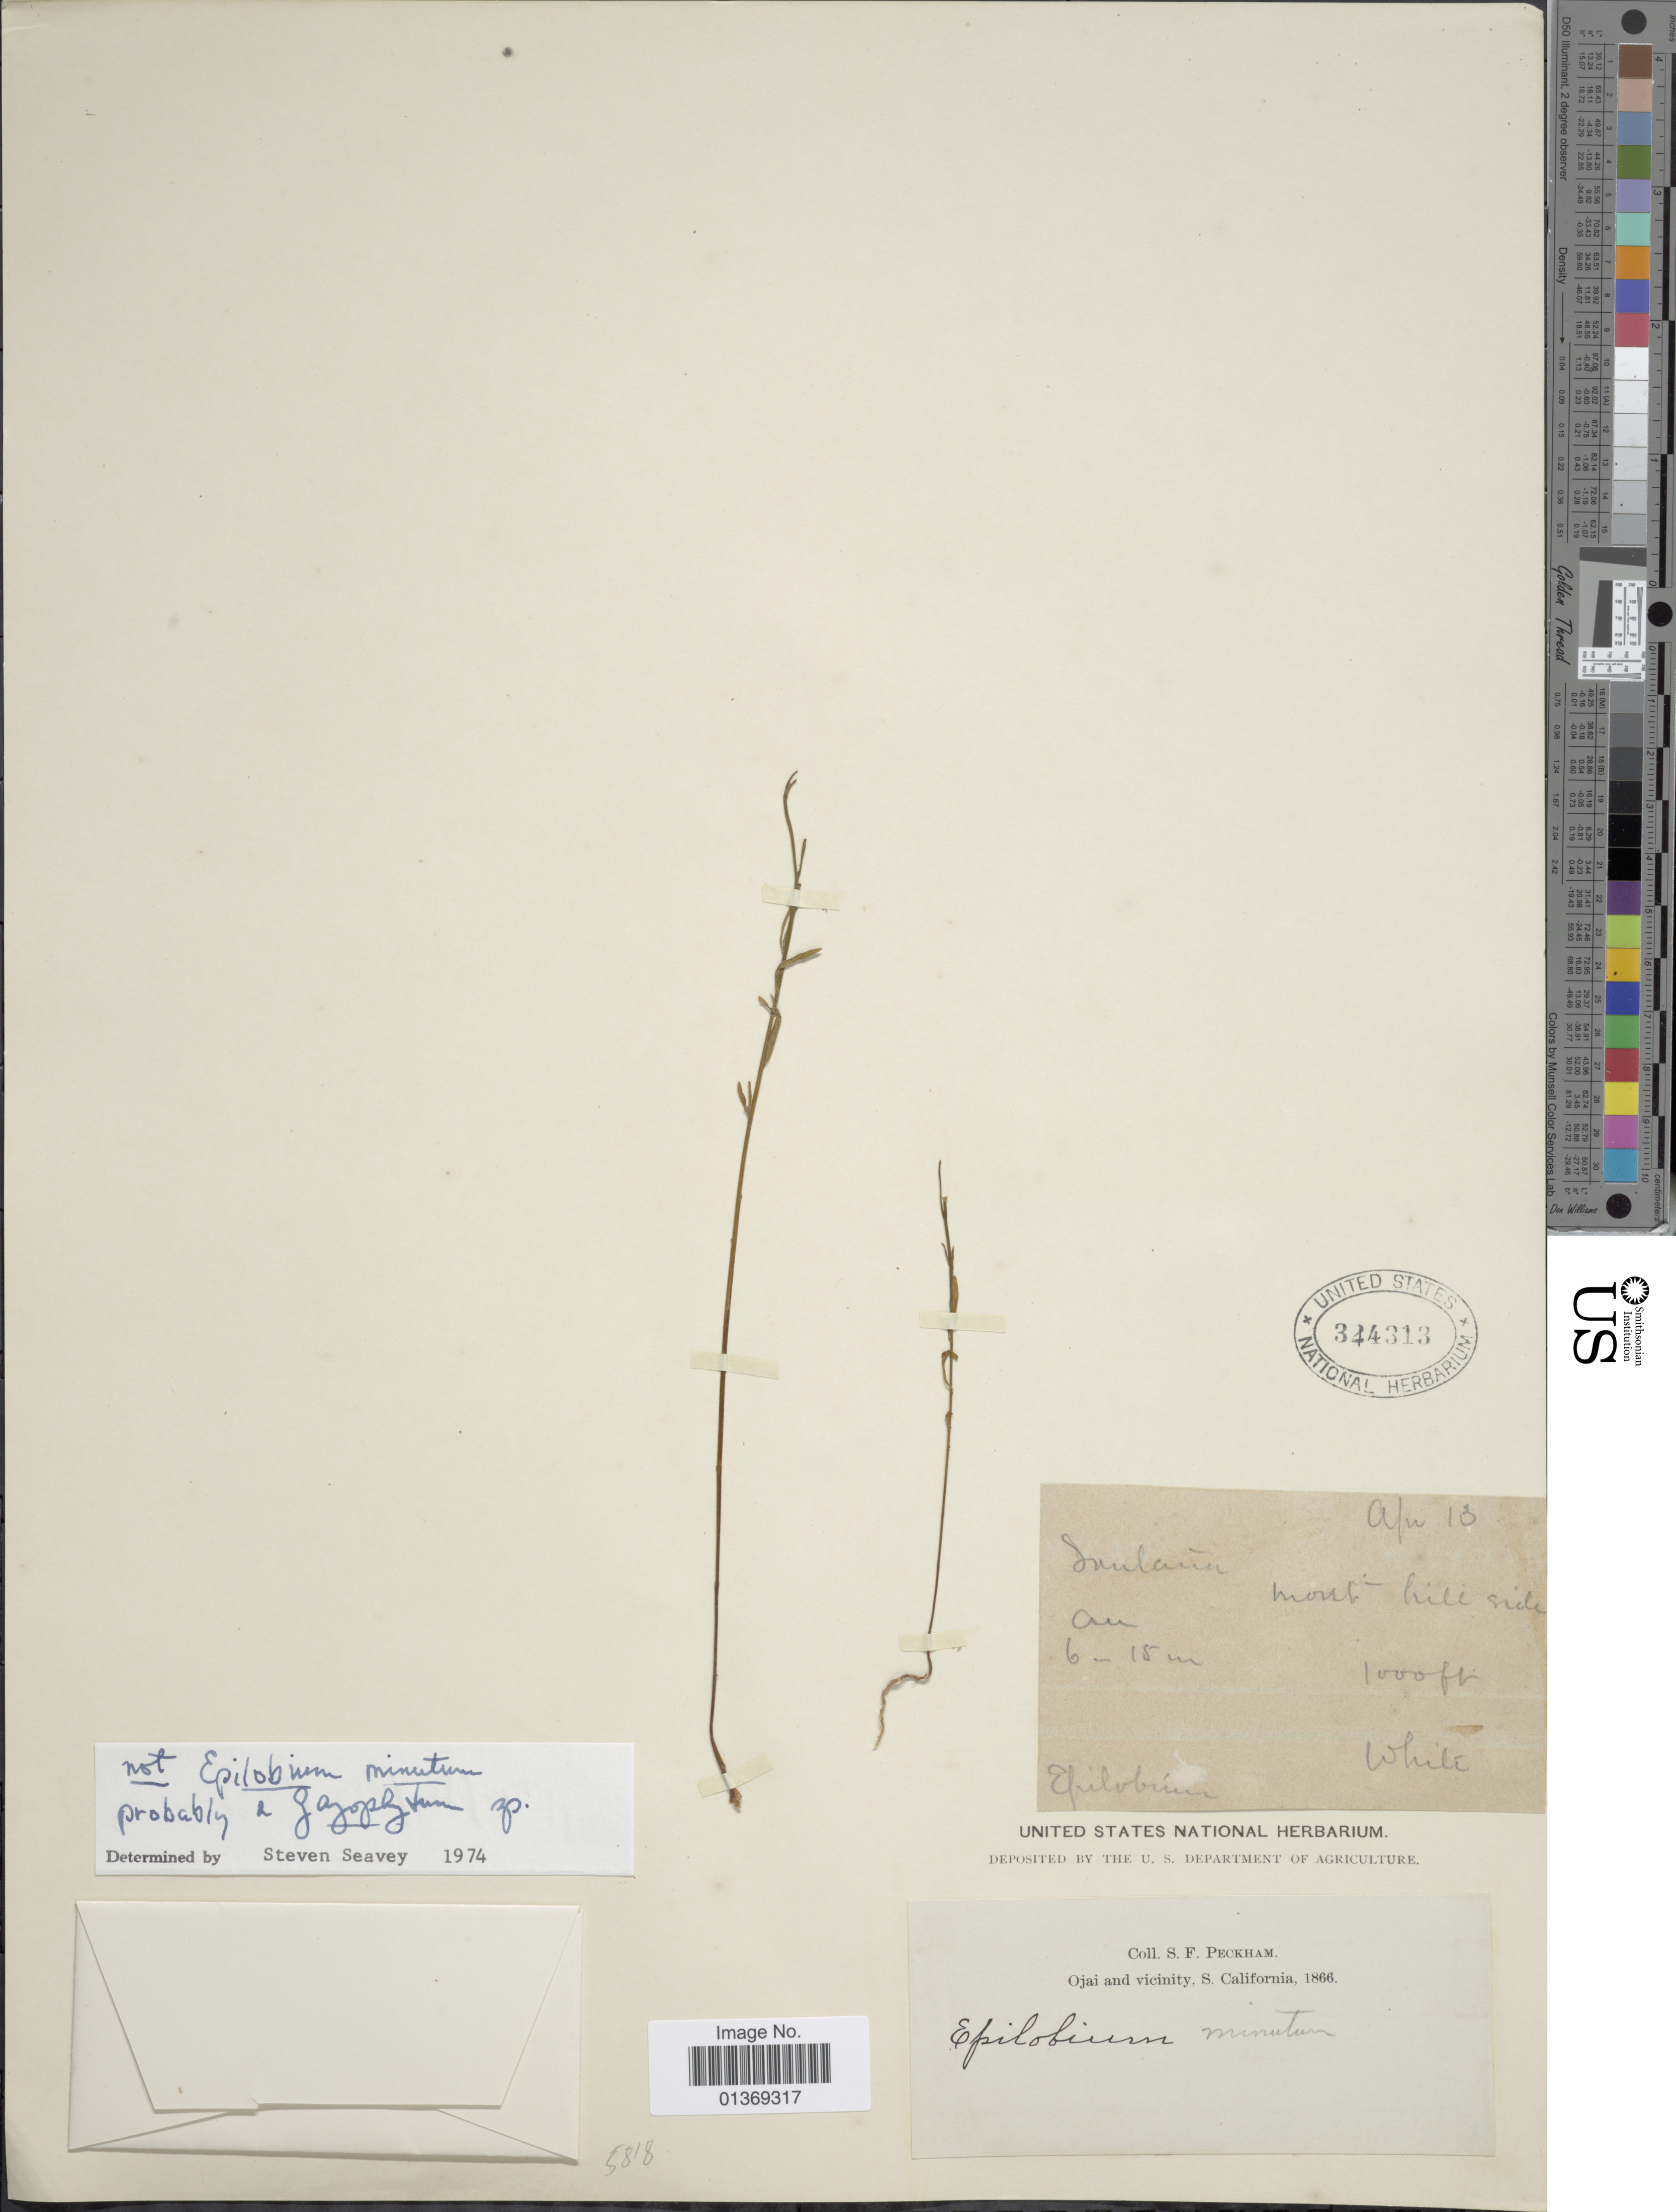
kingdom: Plantae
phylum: Tracheophyta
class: Magnoliopsida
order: Myrtales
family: Onagraceae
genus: Gayophytum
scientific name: Gayophytum sp.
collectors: S. Peckham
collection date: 1866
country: United States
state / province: California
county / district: Ventura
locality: Ojai and vicinity, S. California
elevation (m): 305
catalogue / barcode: US 344313